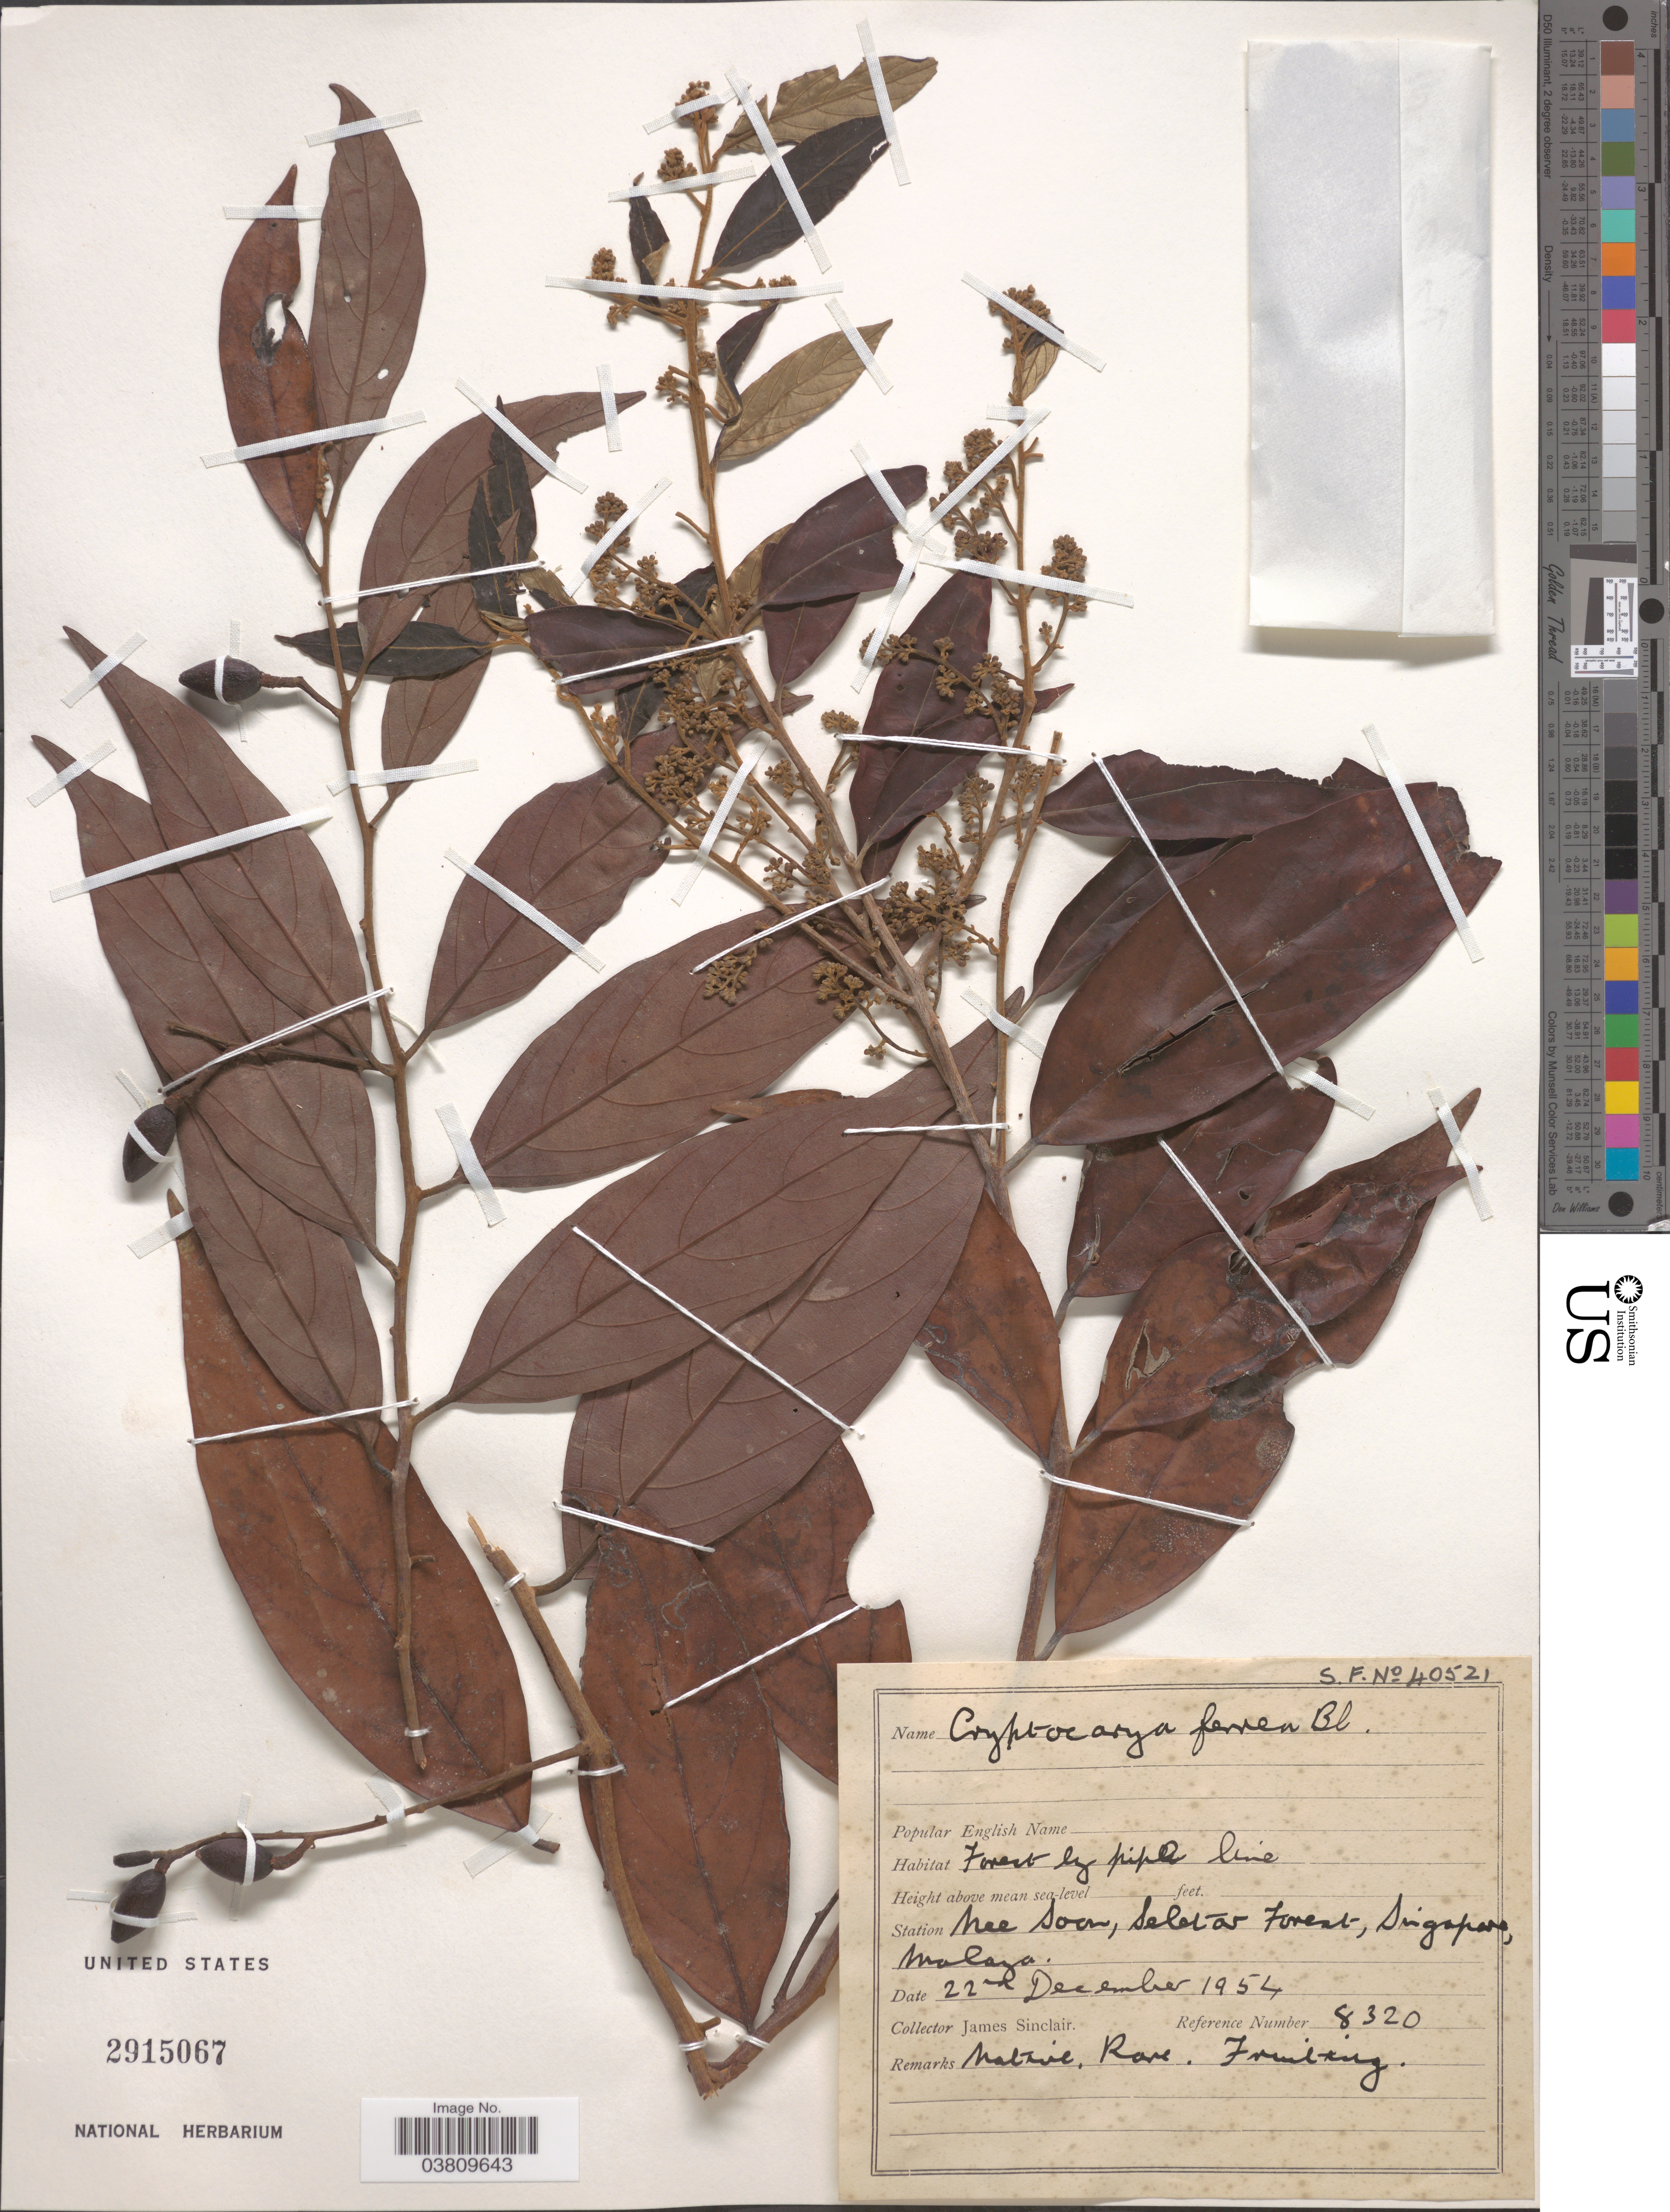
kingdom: Plantae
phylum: Tracheophyta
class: Magnoliopsida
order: Laurales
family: Lauraceae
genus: Cryptocarya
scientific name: Cryptocarya ferrea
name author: Blume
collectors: J. Sinclair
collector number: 8320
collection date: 1954-12-22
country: Singapore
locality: Station Nee Soon, Seletas Forest, Malaya.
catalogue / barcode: US 2915067